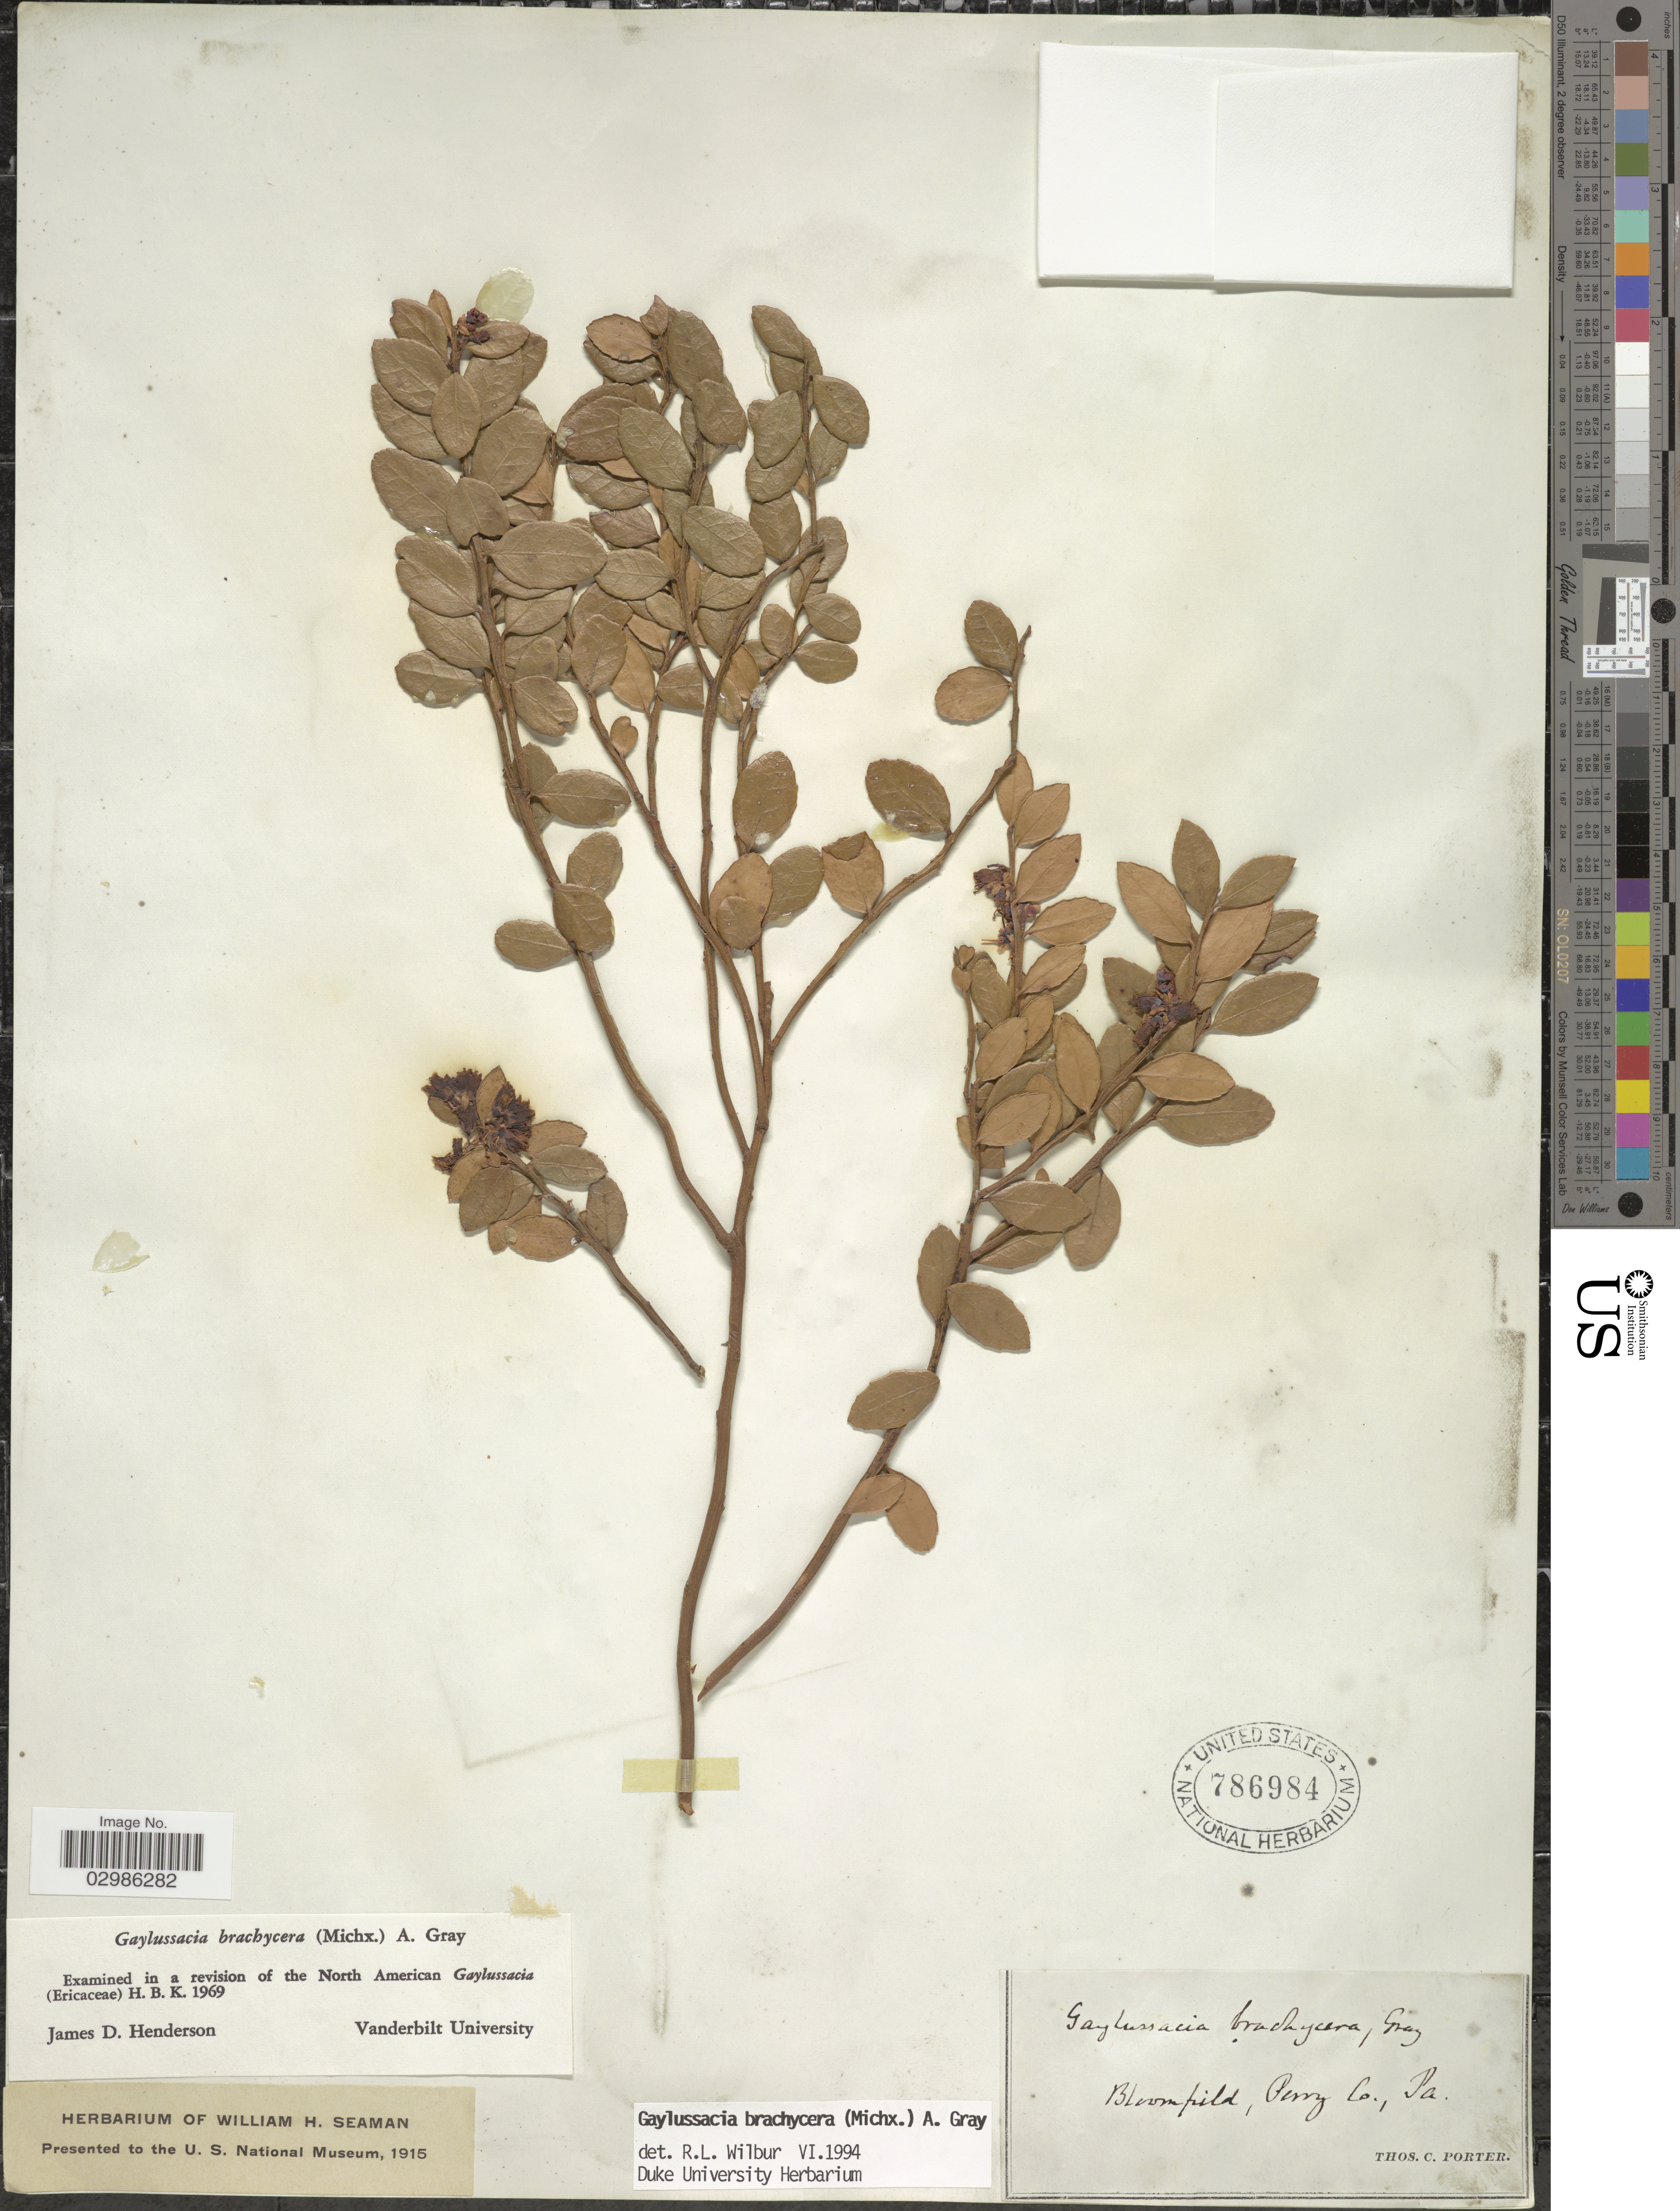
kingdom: Plantae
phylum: Tracheophyta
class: Magnoliopsida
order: Ericales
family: Ericaceae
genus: Gaylussacia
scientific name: Gaylussacia brachycera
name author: (Michx.) Torr. & A. Gray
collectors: T. Porter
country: United States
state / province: Pennsylvania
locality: Bloomfield, Perry Co.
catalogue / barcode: US 786984